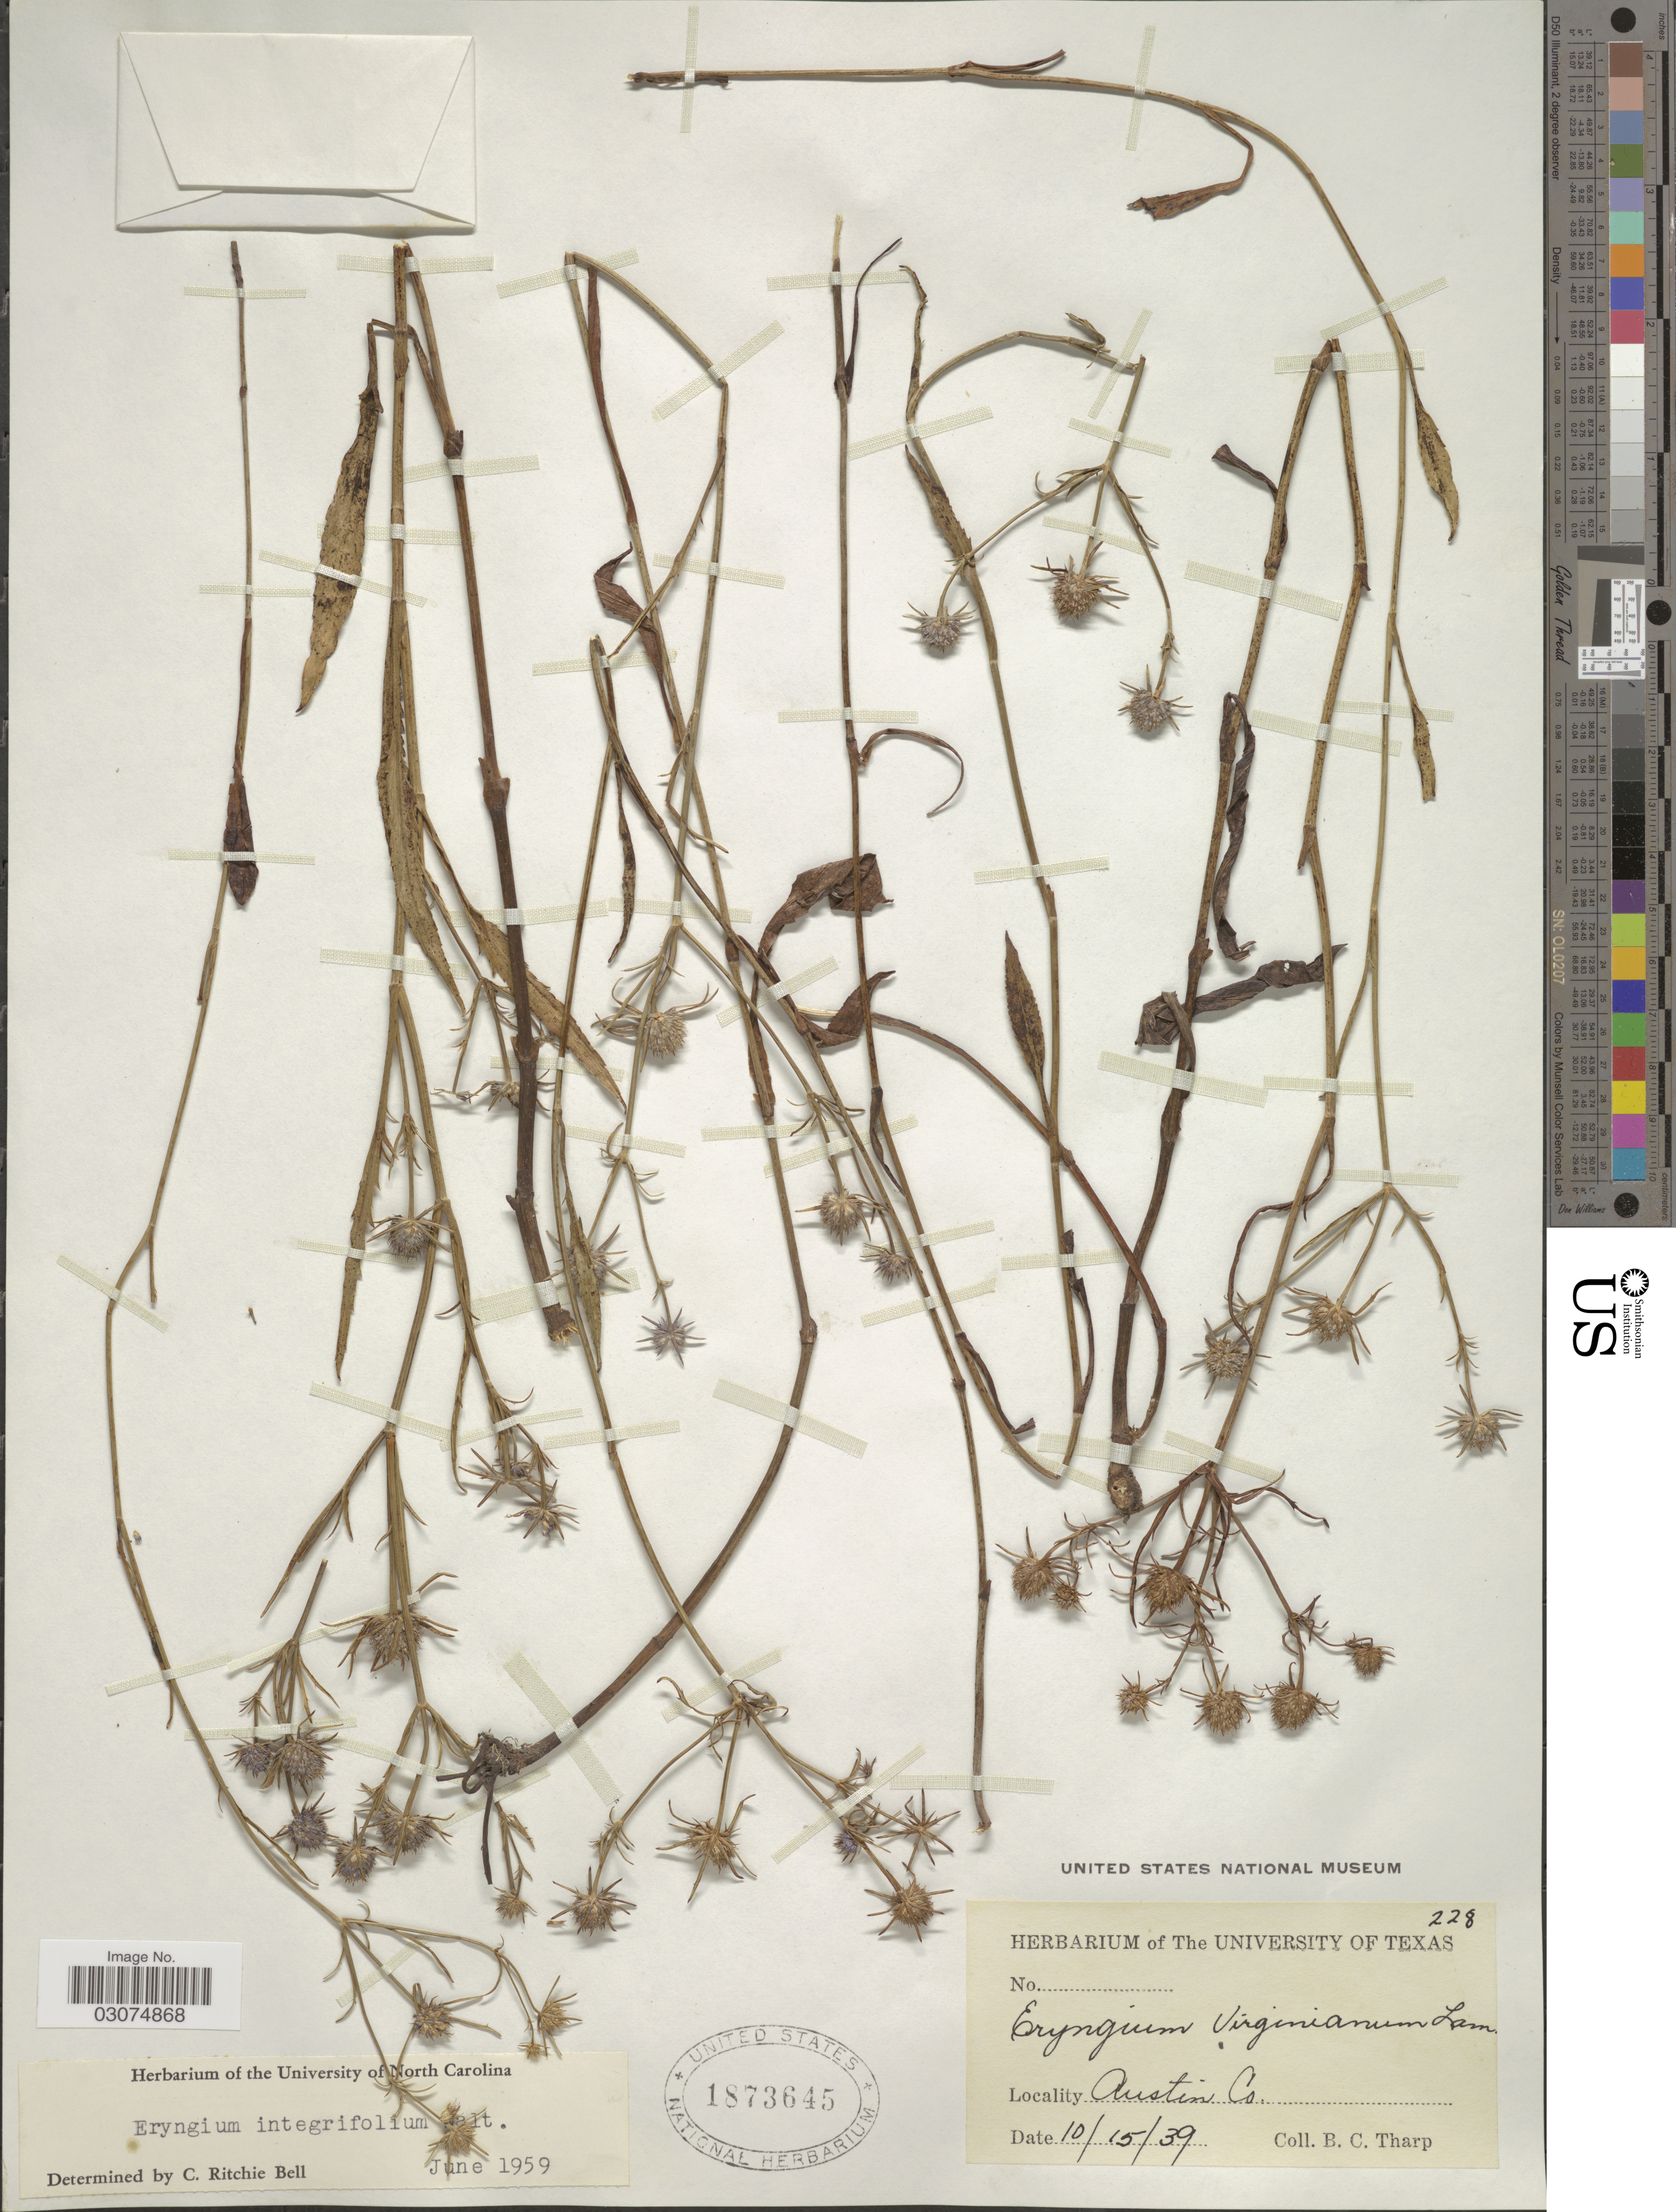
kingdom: Plantae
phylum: Tracheophyta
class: Magnoliopsida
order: Apiales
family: Apiaceae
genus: Eryngium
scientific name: Eryngium integrifolium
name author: Walter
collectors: B. C. Tharp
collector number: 228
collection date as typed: Transcribed d/m/y: 15/10/39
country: United States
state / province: Texas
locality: Austin Co.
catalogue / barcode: US 1873645